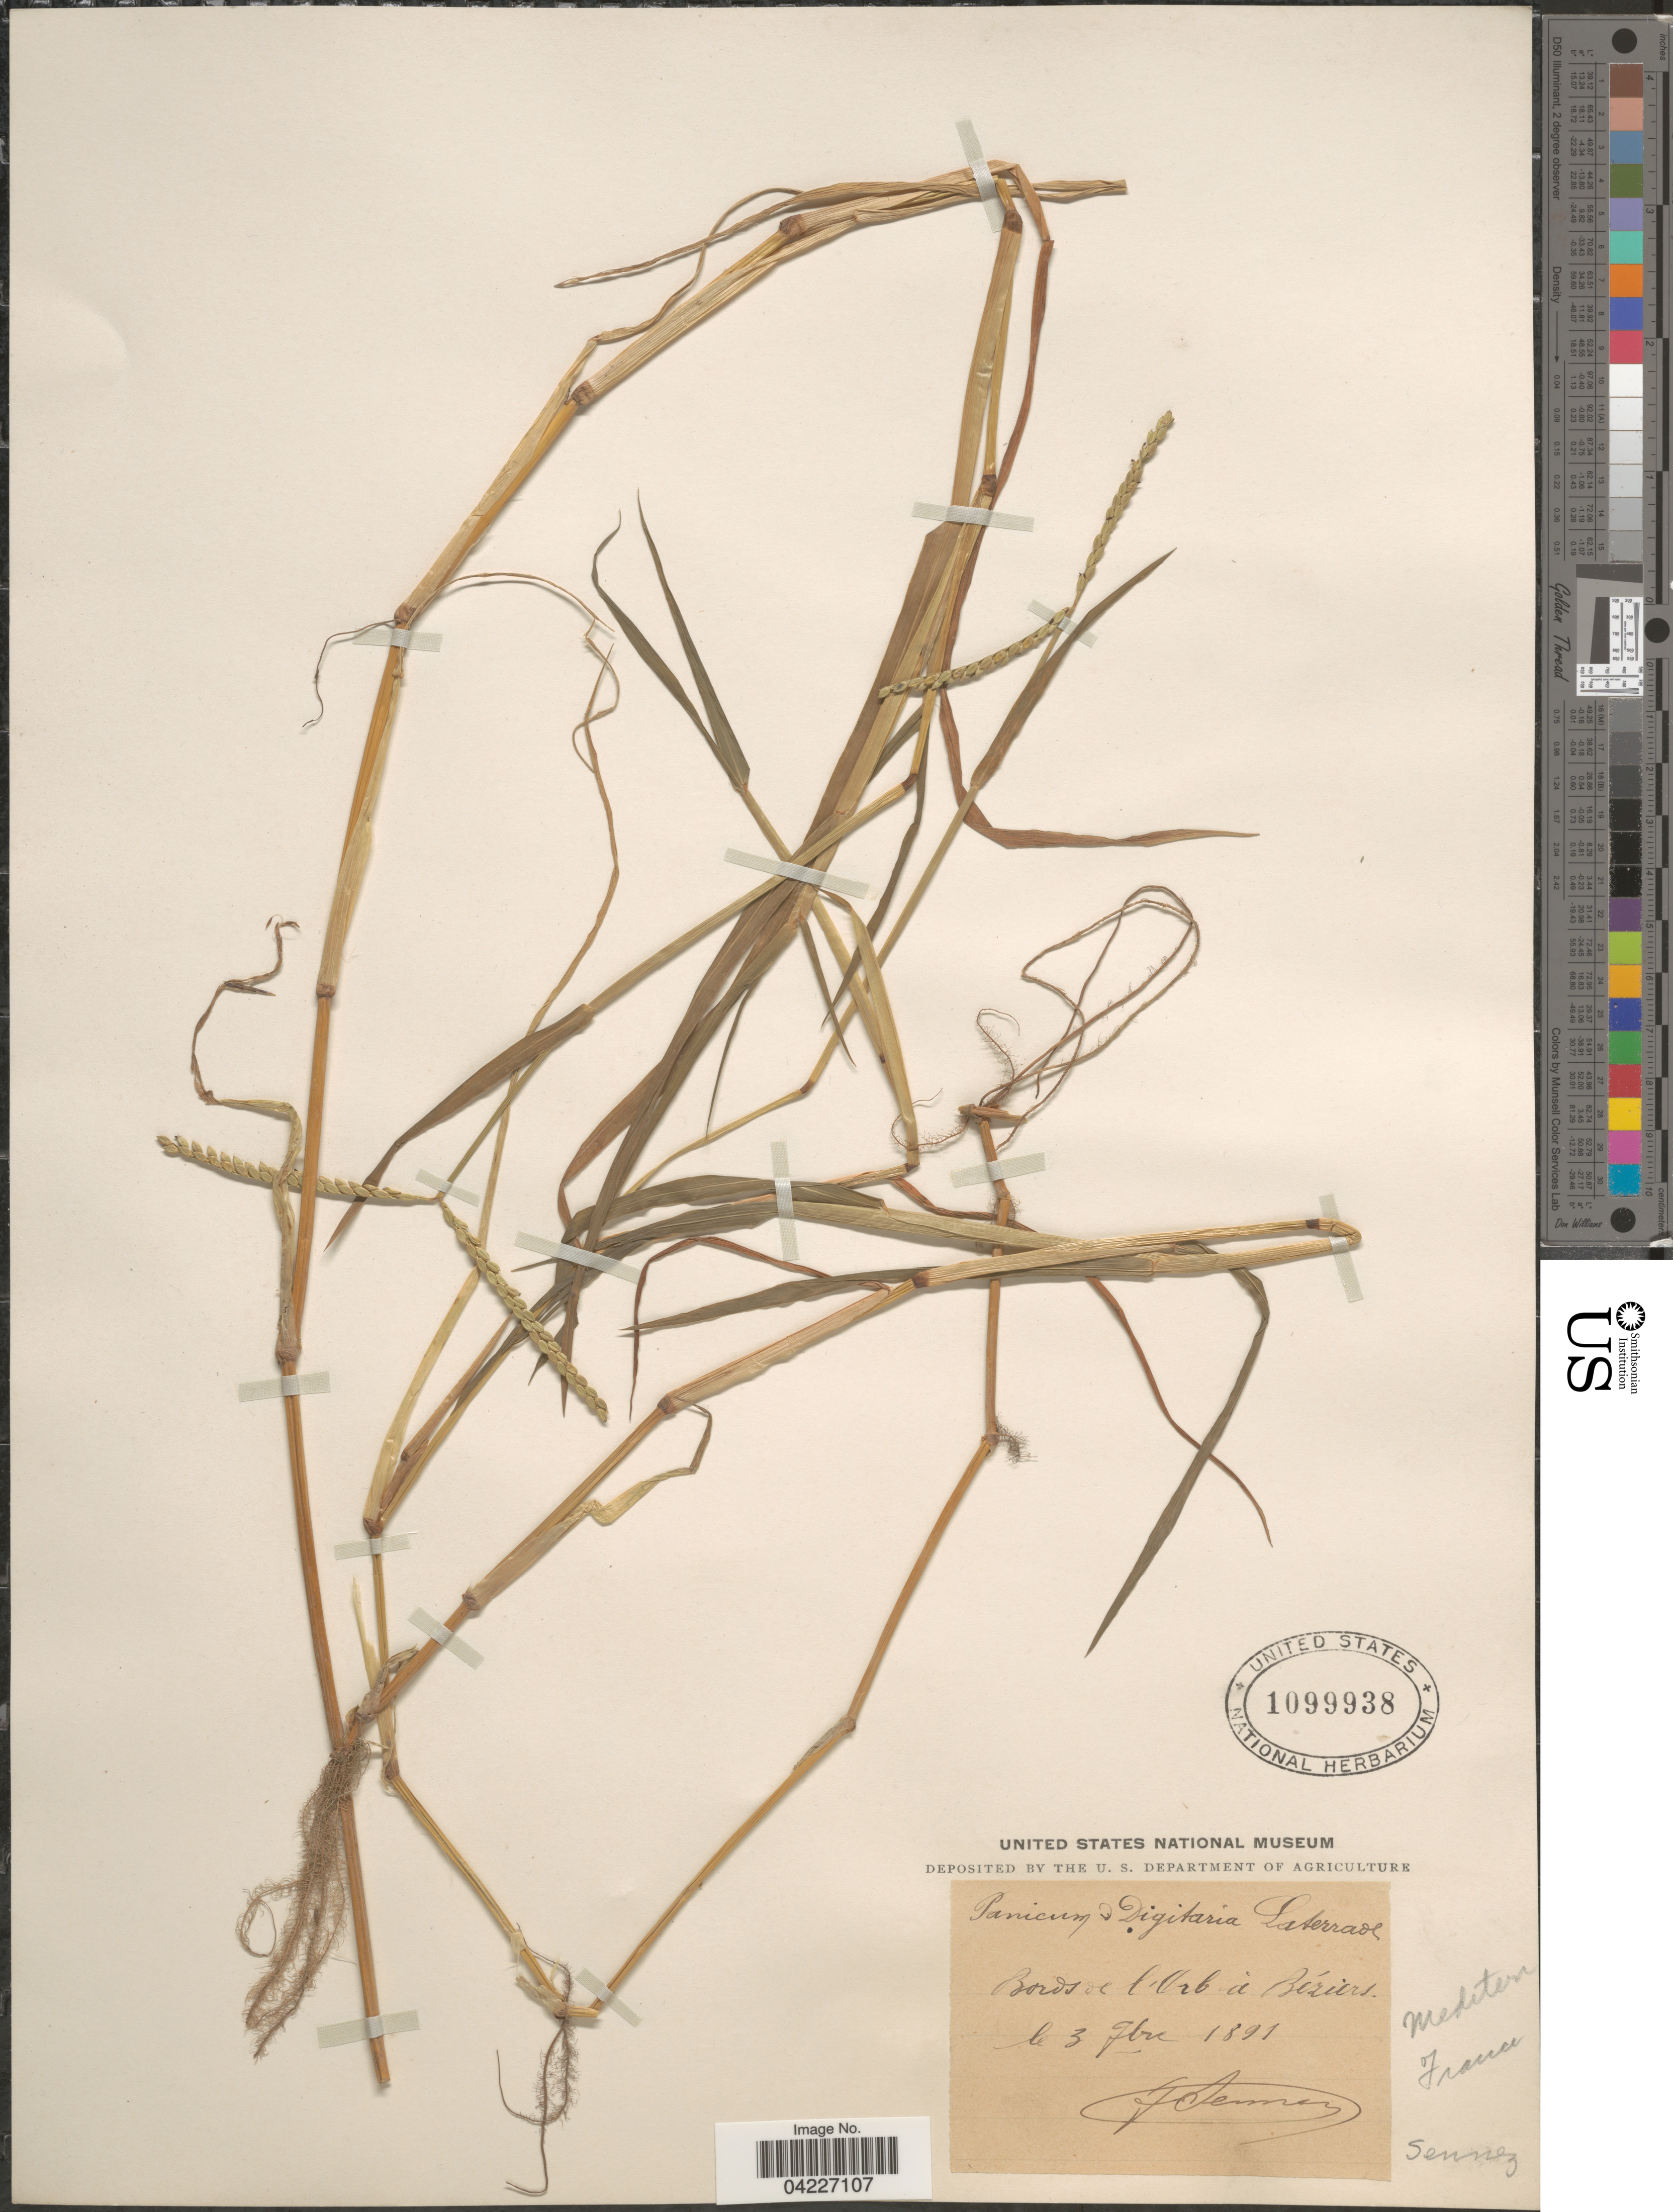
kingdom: Plantae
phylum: Tracheophyta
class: Liliopsida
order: Poales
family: Poaceae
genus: Paspalum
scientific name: Paspalum distichum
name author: L.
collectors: E. Sennen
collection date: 1891-09-03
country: France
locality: Bords de l'Urb [interpreted] à Béziers.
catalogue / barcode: US 1099938